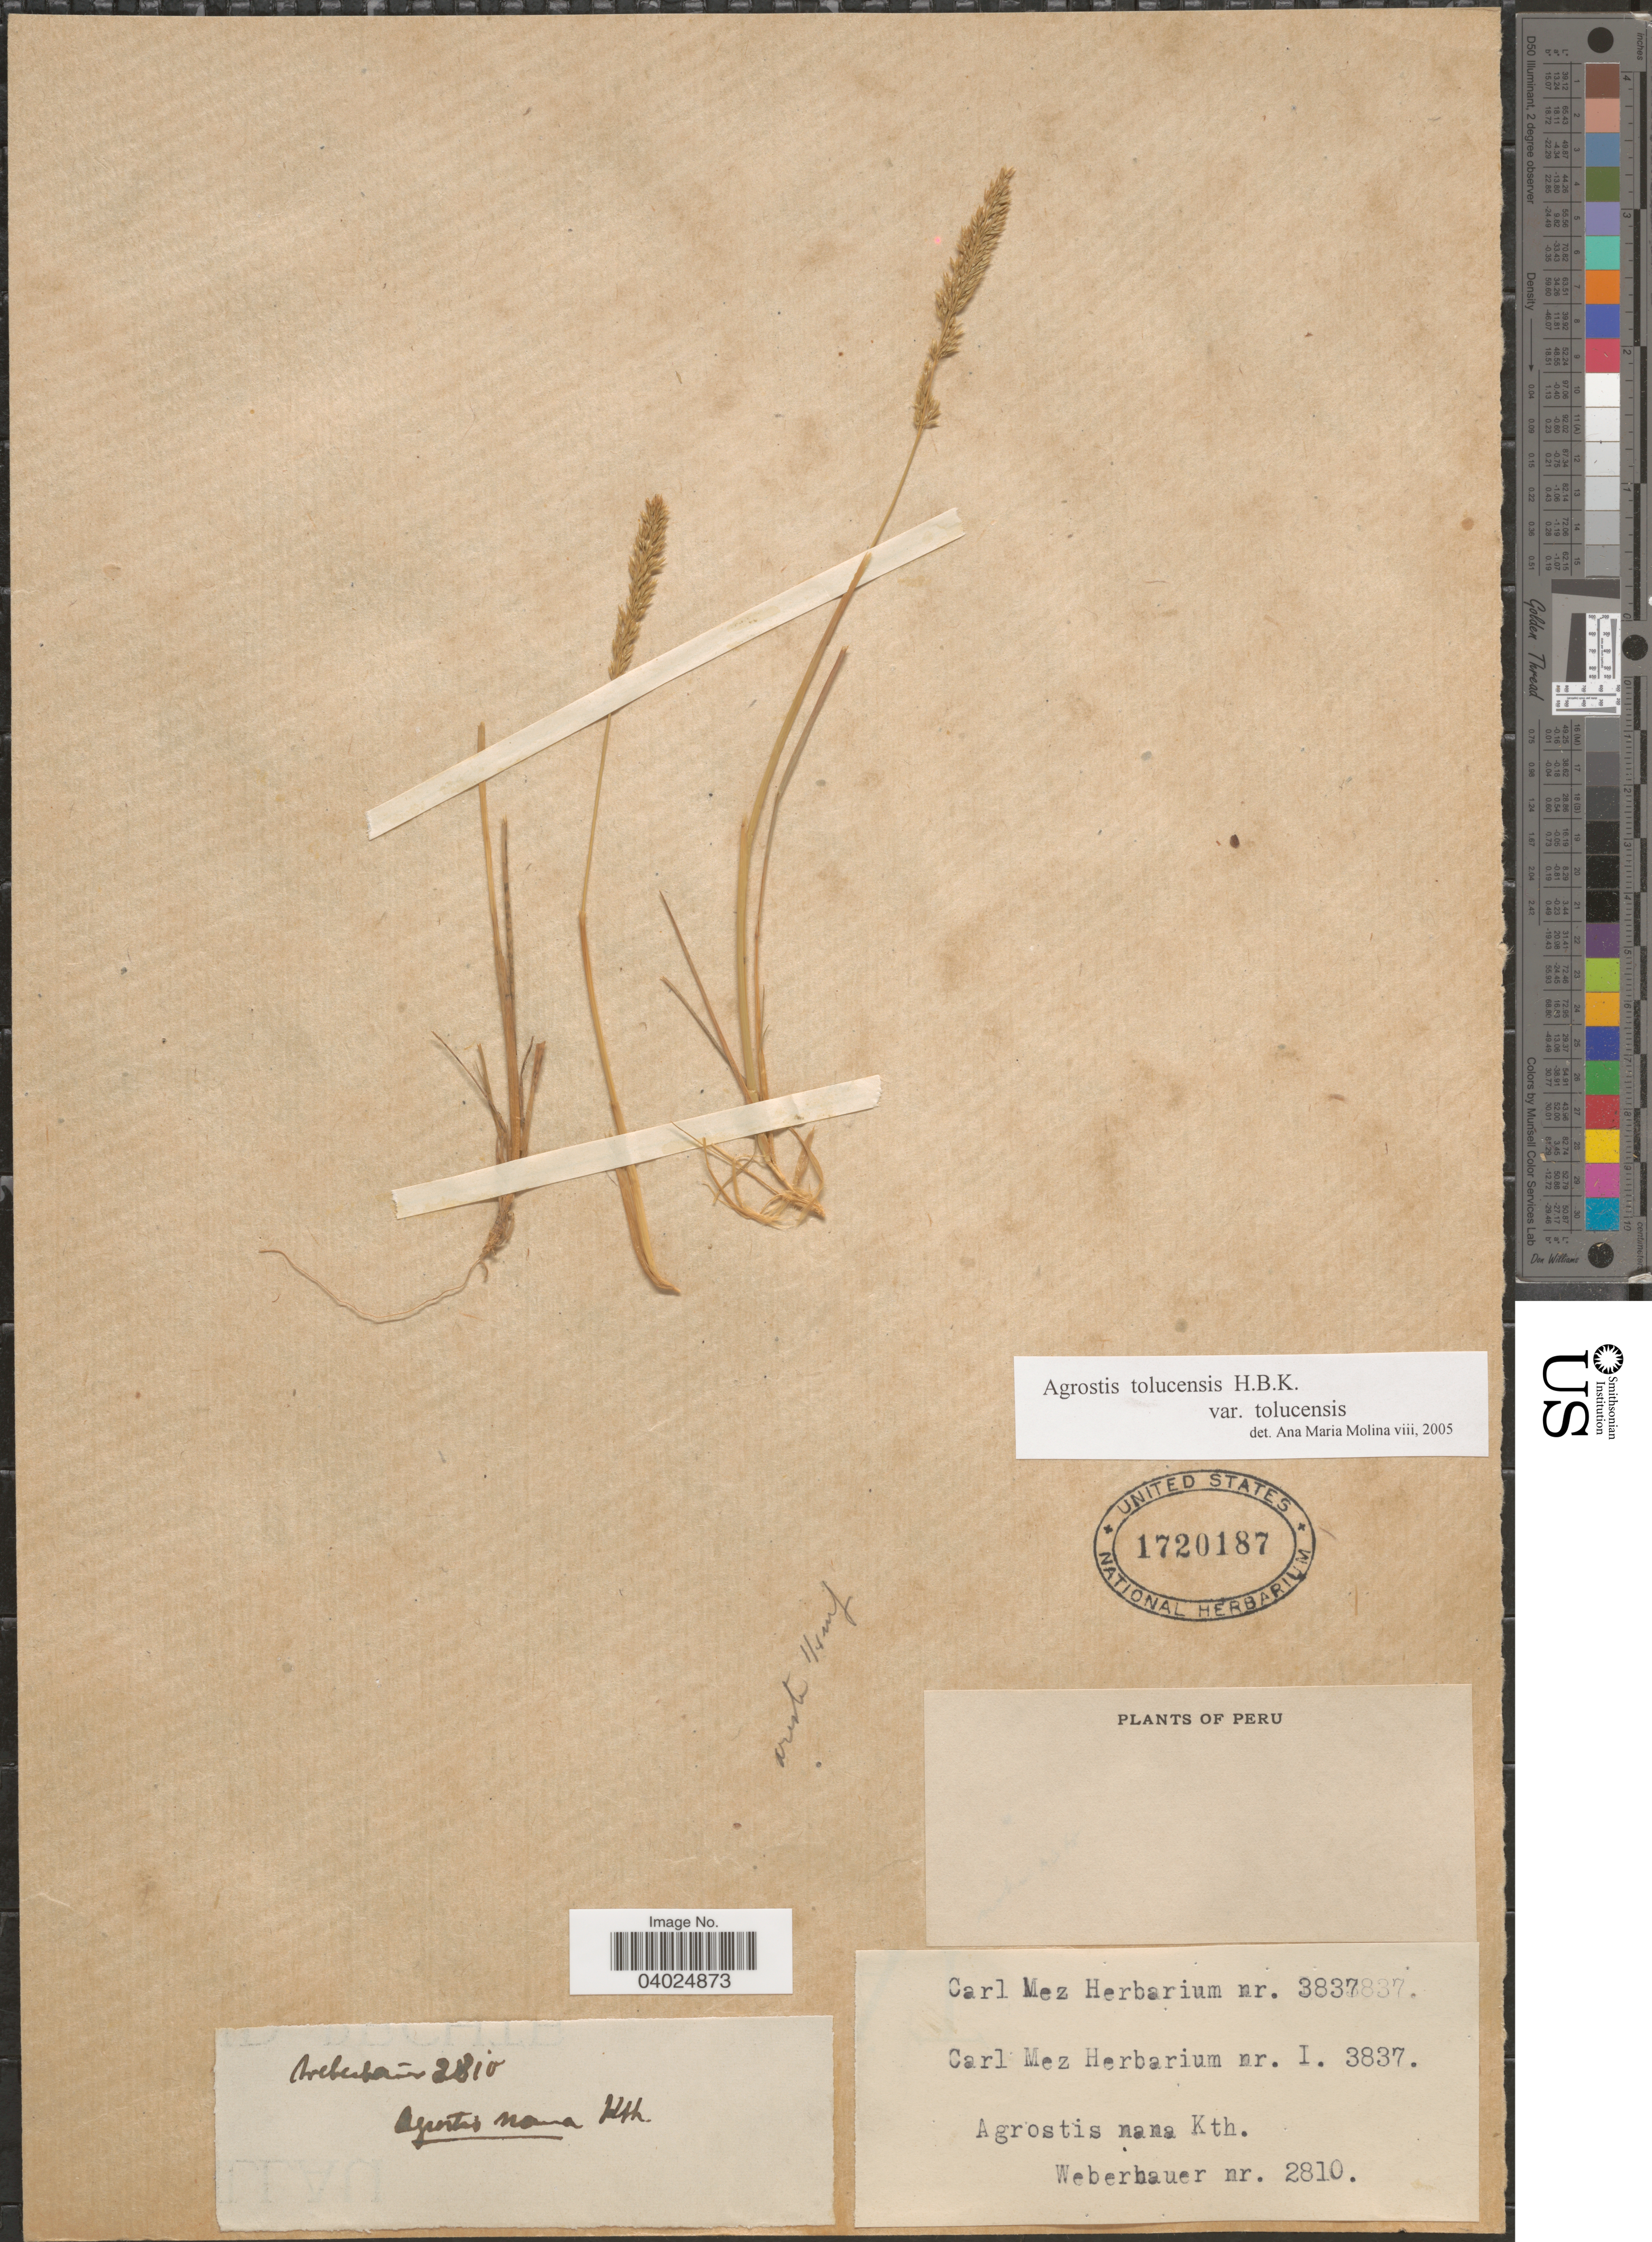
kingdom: Plantae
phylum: Tracheophyta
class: Liliopsida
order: Poales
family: Poaceae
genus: Agrostis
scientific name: Agrostis tolucensis Kunth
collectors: Weberbauer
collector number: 2810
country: Peru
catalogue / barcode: US 1720187